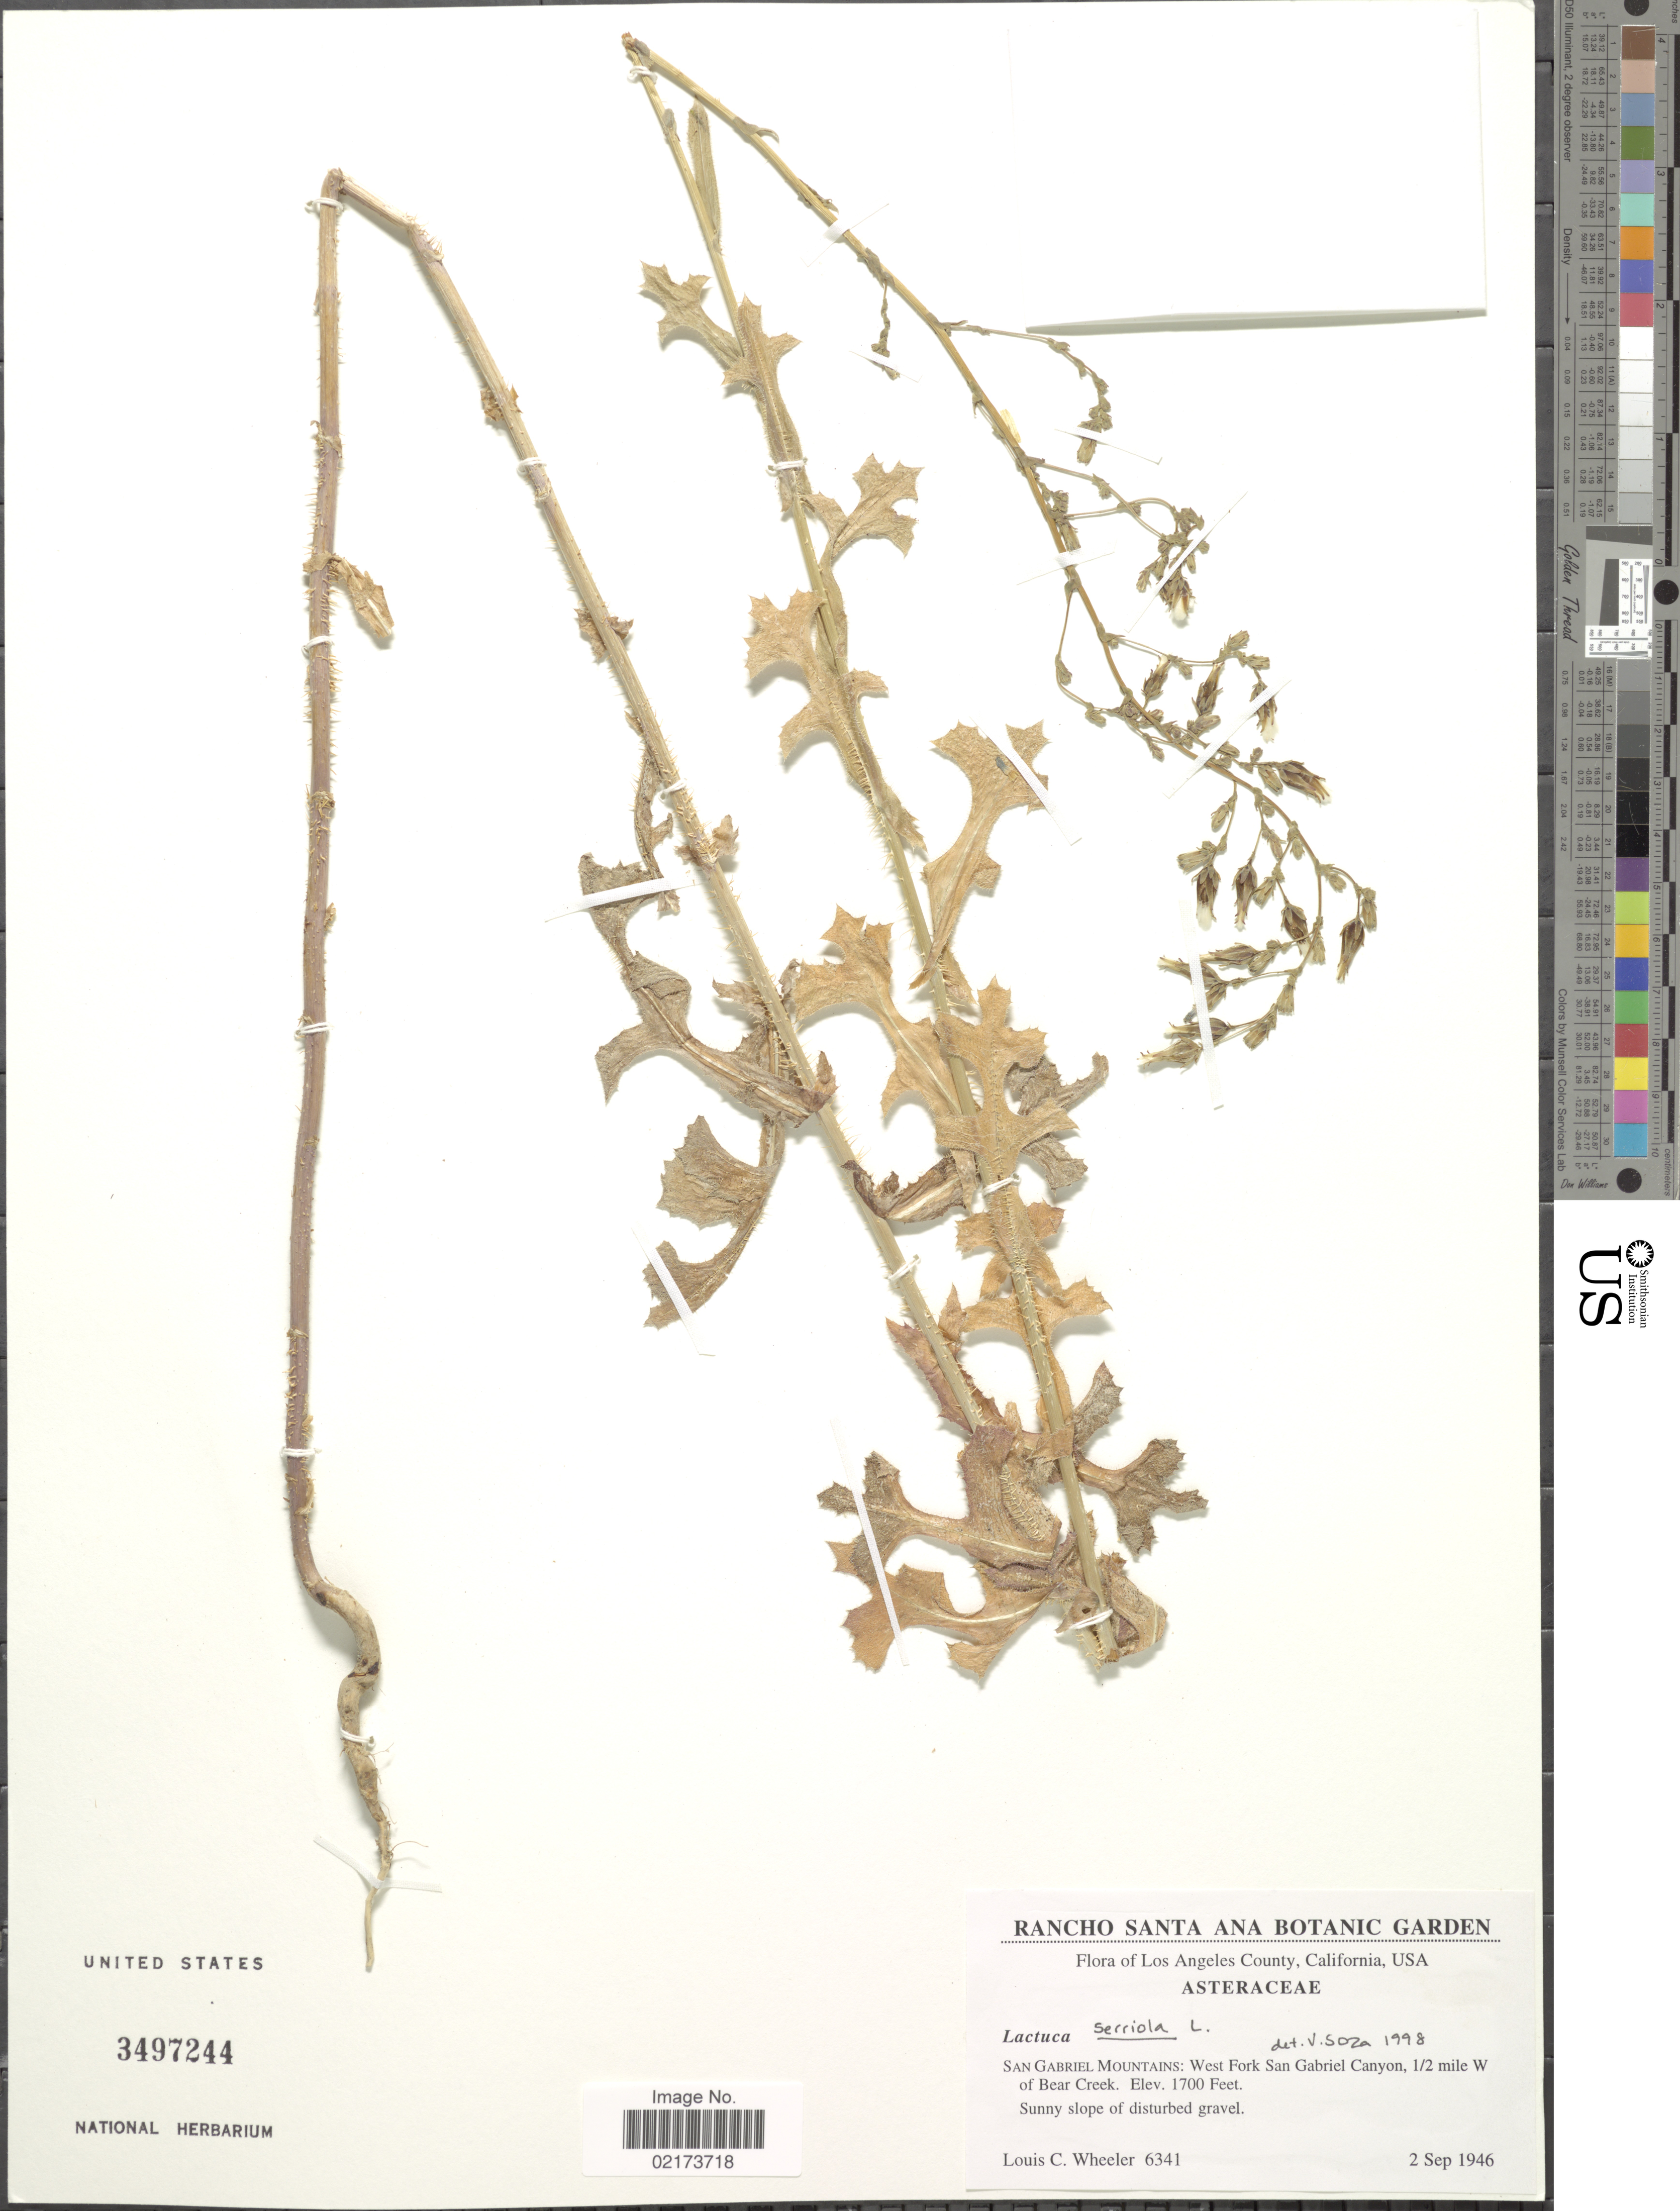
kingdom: Plantae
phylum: Tracheophyta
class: Magnoliopsida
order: Asterales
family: Asteraceae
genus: Lactuca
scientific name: Lactuca serriola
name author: L.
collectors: L. C. Wheeler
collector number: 6341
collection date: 1946-09-02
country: United States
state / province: California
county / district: Los Angeles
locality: Los Angeles County, USA, San Gabriel Mountains, West Fork San Gabriel Canyon, ½ mile W of Bear Creek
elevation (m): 518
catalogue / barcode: US 3497244